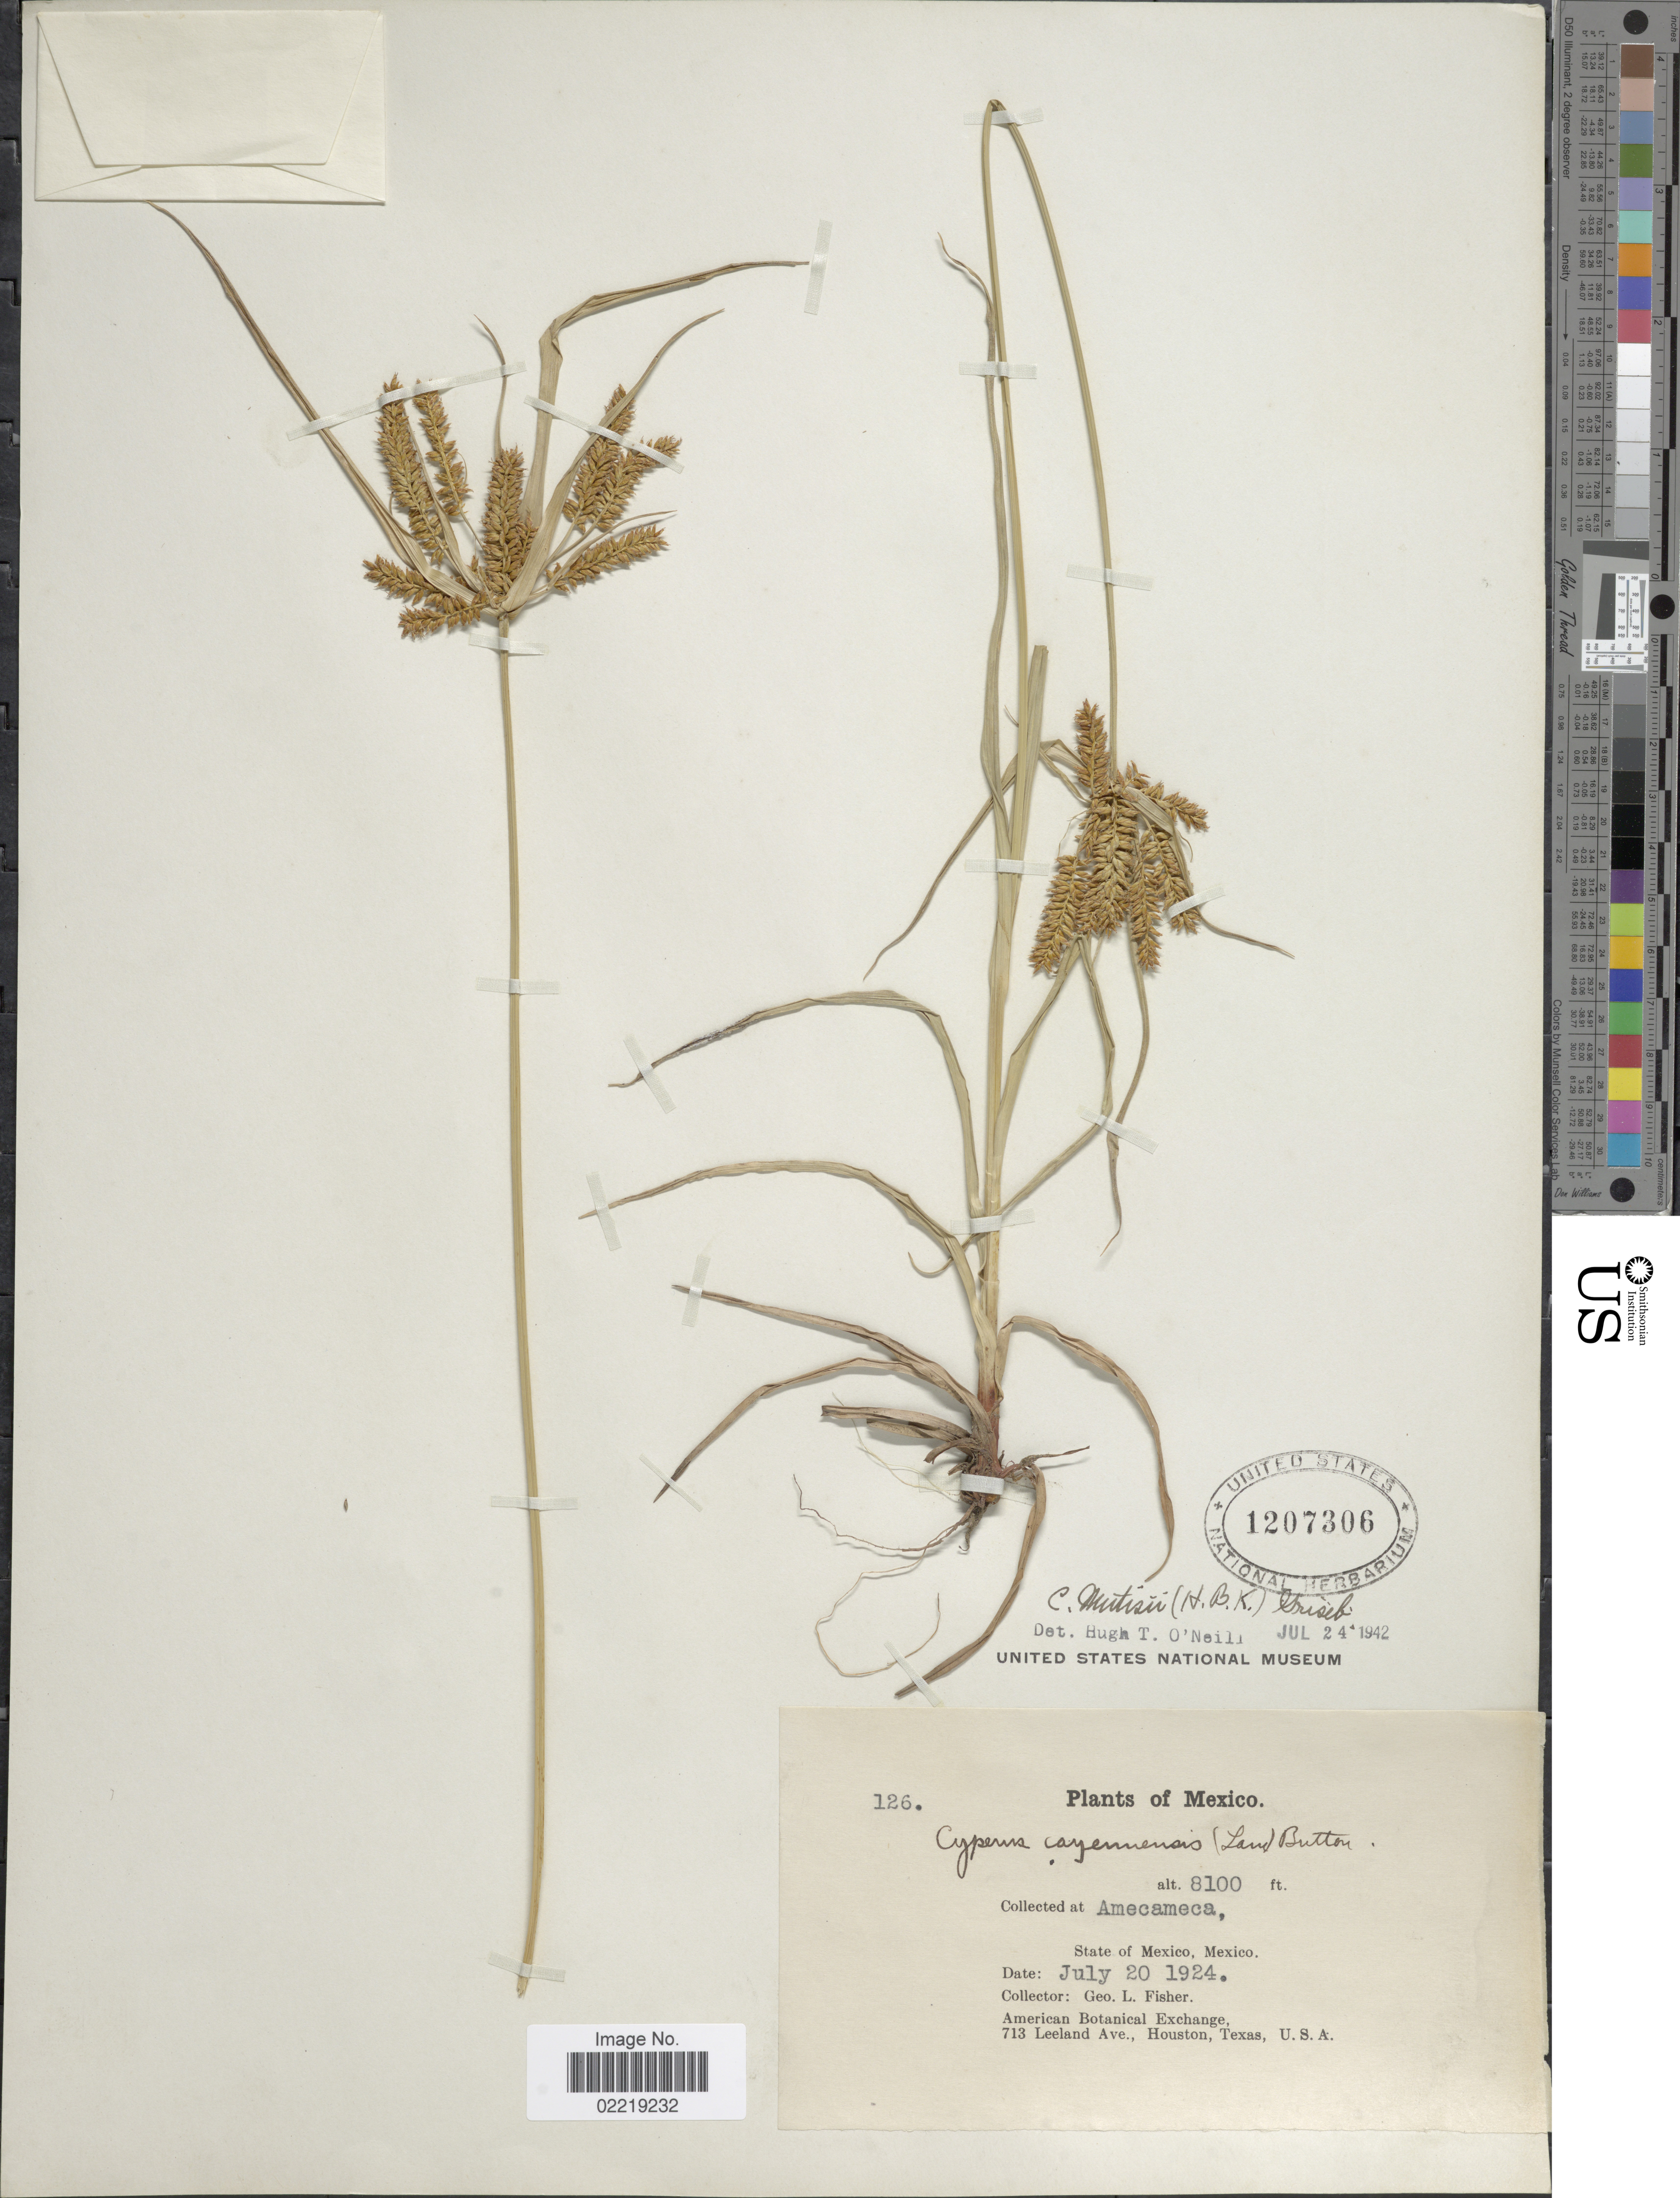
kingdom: Plantae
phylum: Tracheophyta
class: Liliopsida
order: Poales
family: Cyperaceae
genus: Cyperus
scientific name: Cyperus mutisii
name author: (Kunth) Andersson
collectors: G. L. Fisher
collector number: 126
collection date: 1924-07-20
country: Mexico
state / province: México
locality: State of Mexico, Mexico, Amecameca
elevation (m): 2469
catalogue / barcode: US 1207306